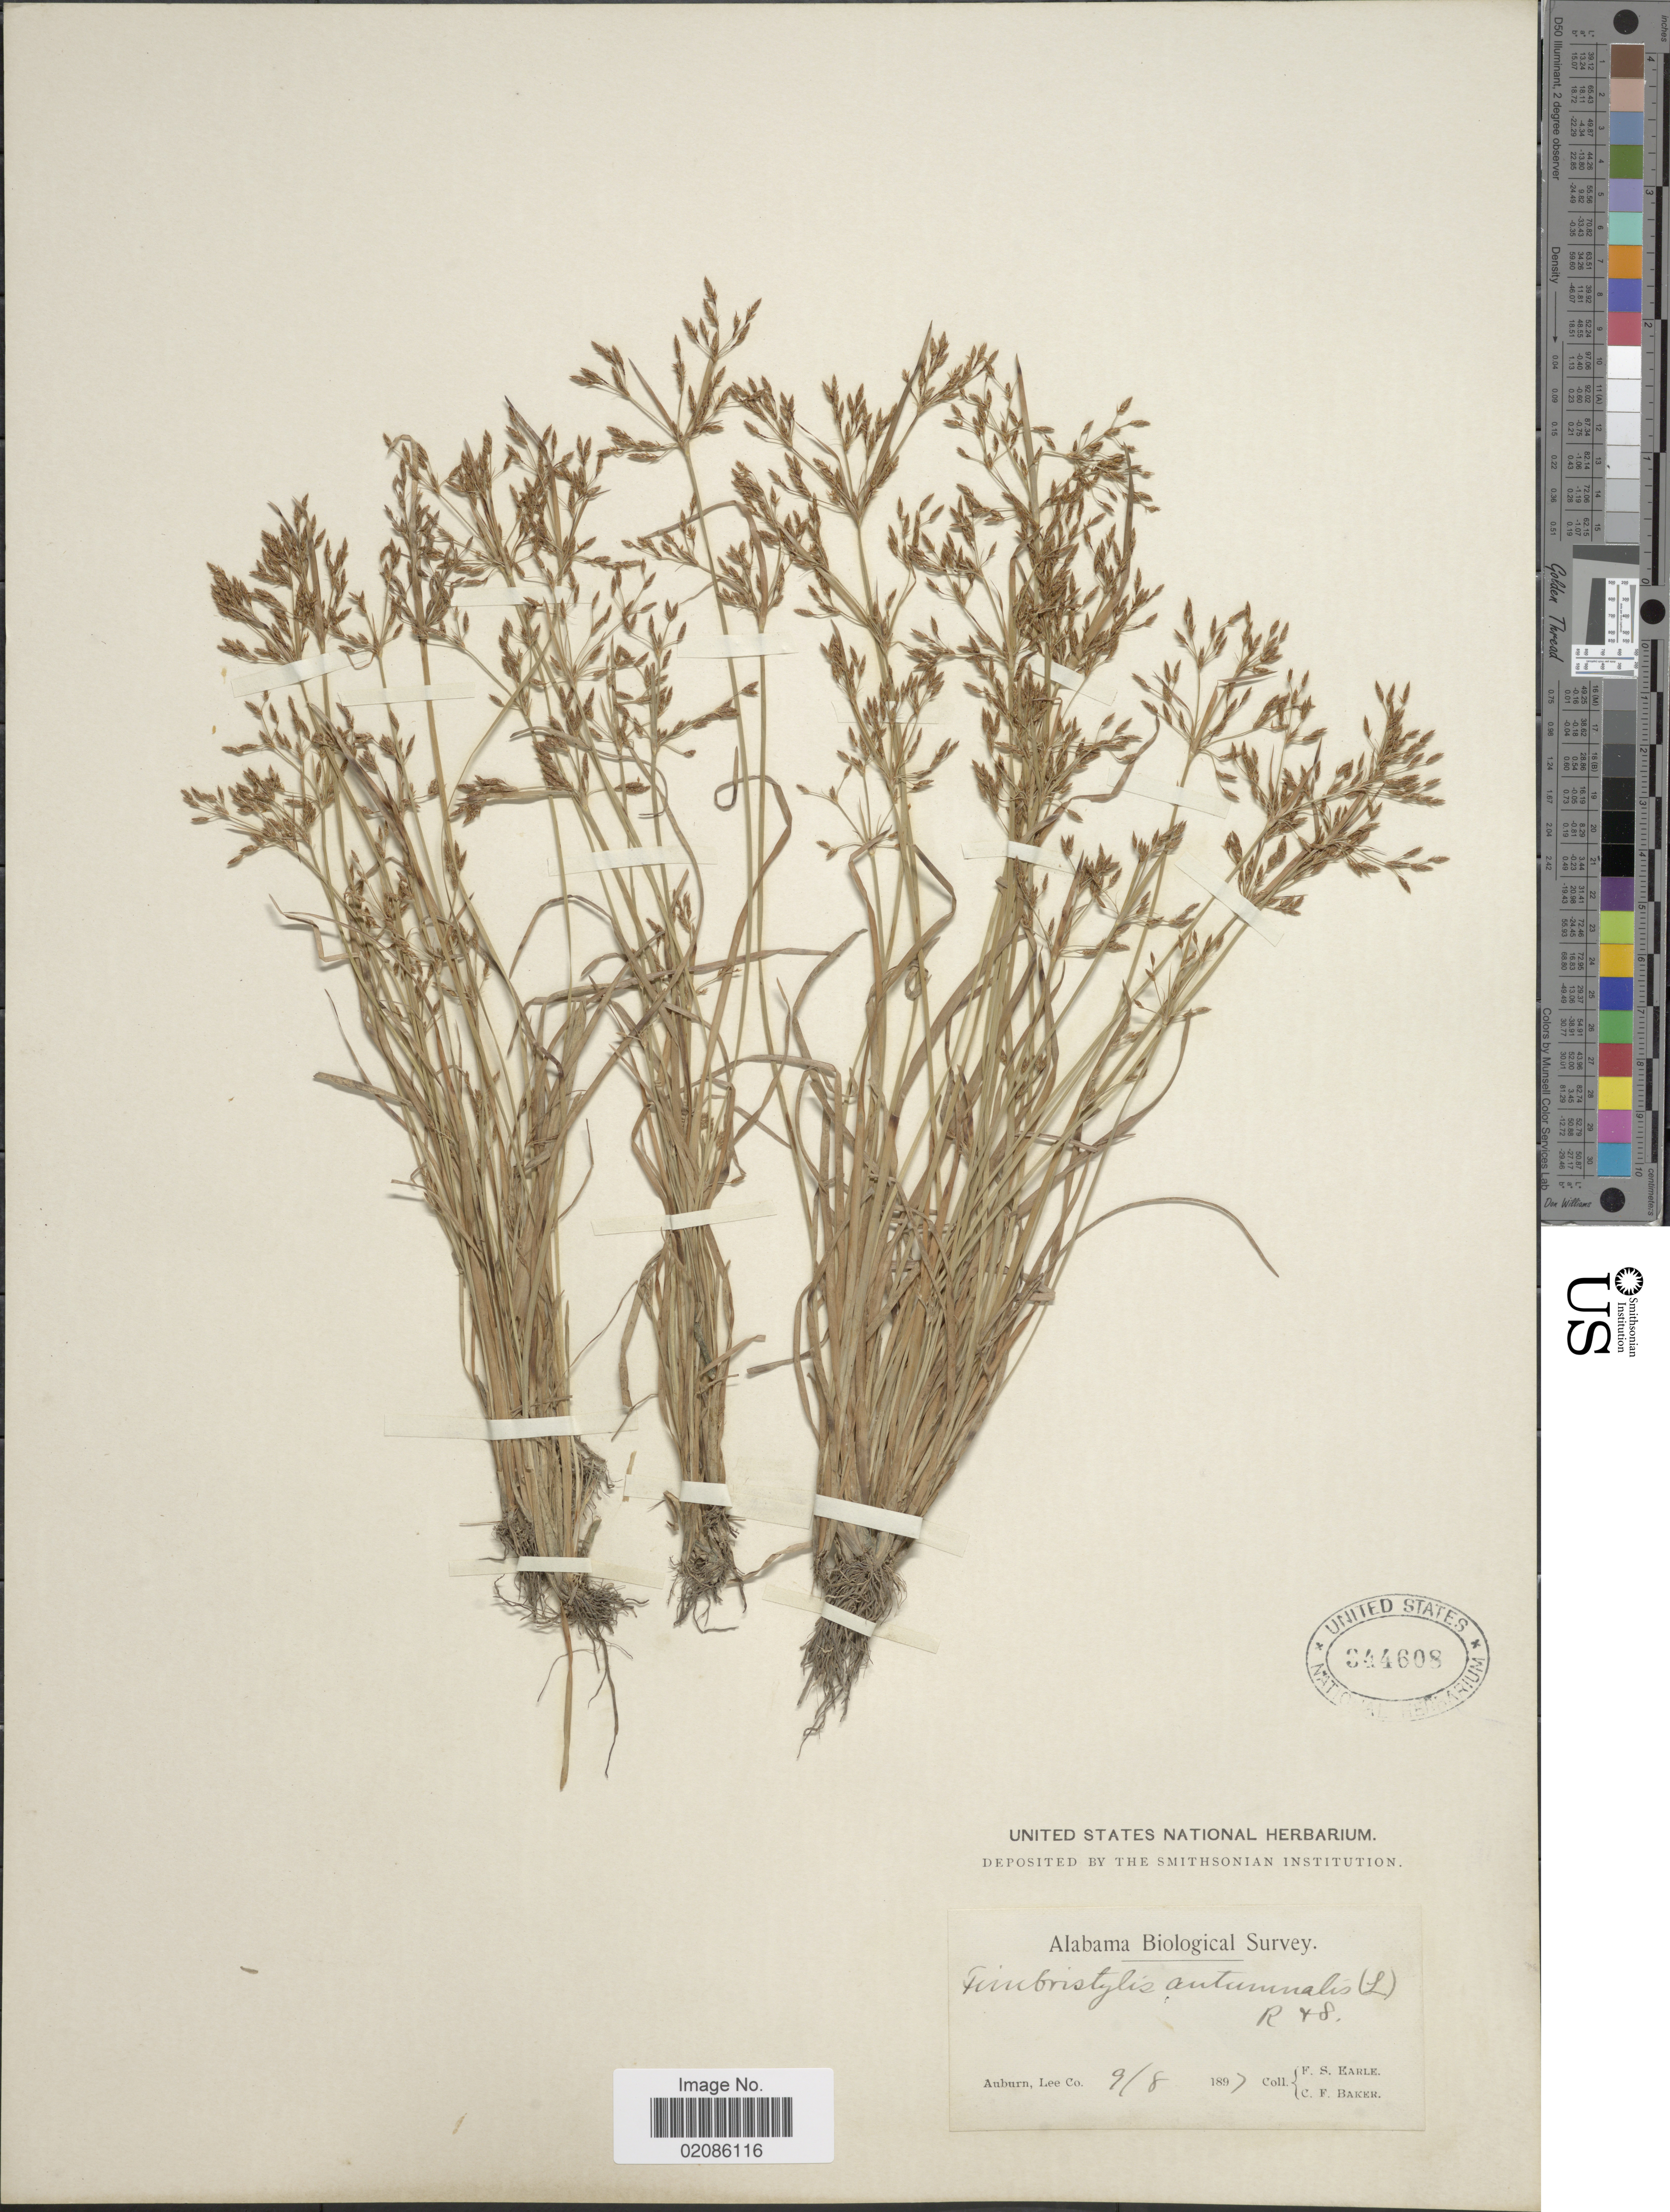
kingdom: Plantae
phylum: Tracheophyta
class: Liliopsida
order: Poales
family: Cyperaceae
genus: Fimbristylis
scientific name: Fimbristylis autumnalis (L.) Roem. & Schult.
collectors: F. S. Earle & C. F. Baker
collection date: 1897-09-08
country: United States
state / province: Alabama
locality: Auburn, Lee Co.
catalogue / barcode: US 344608